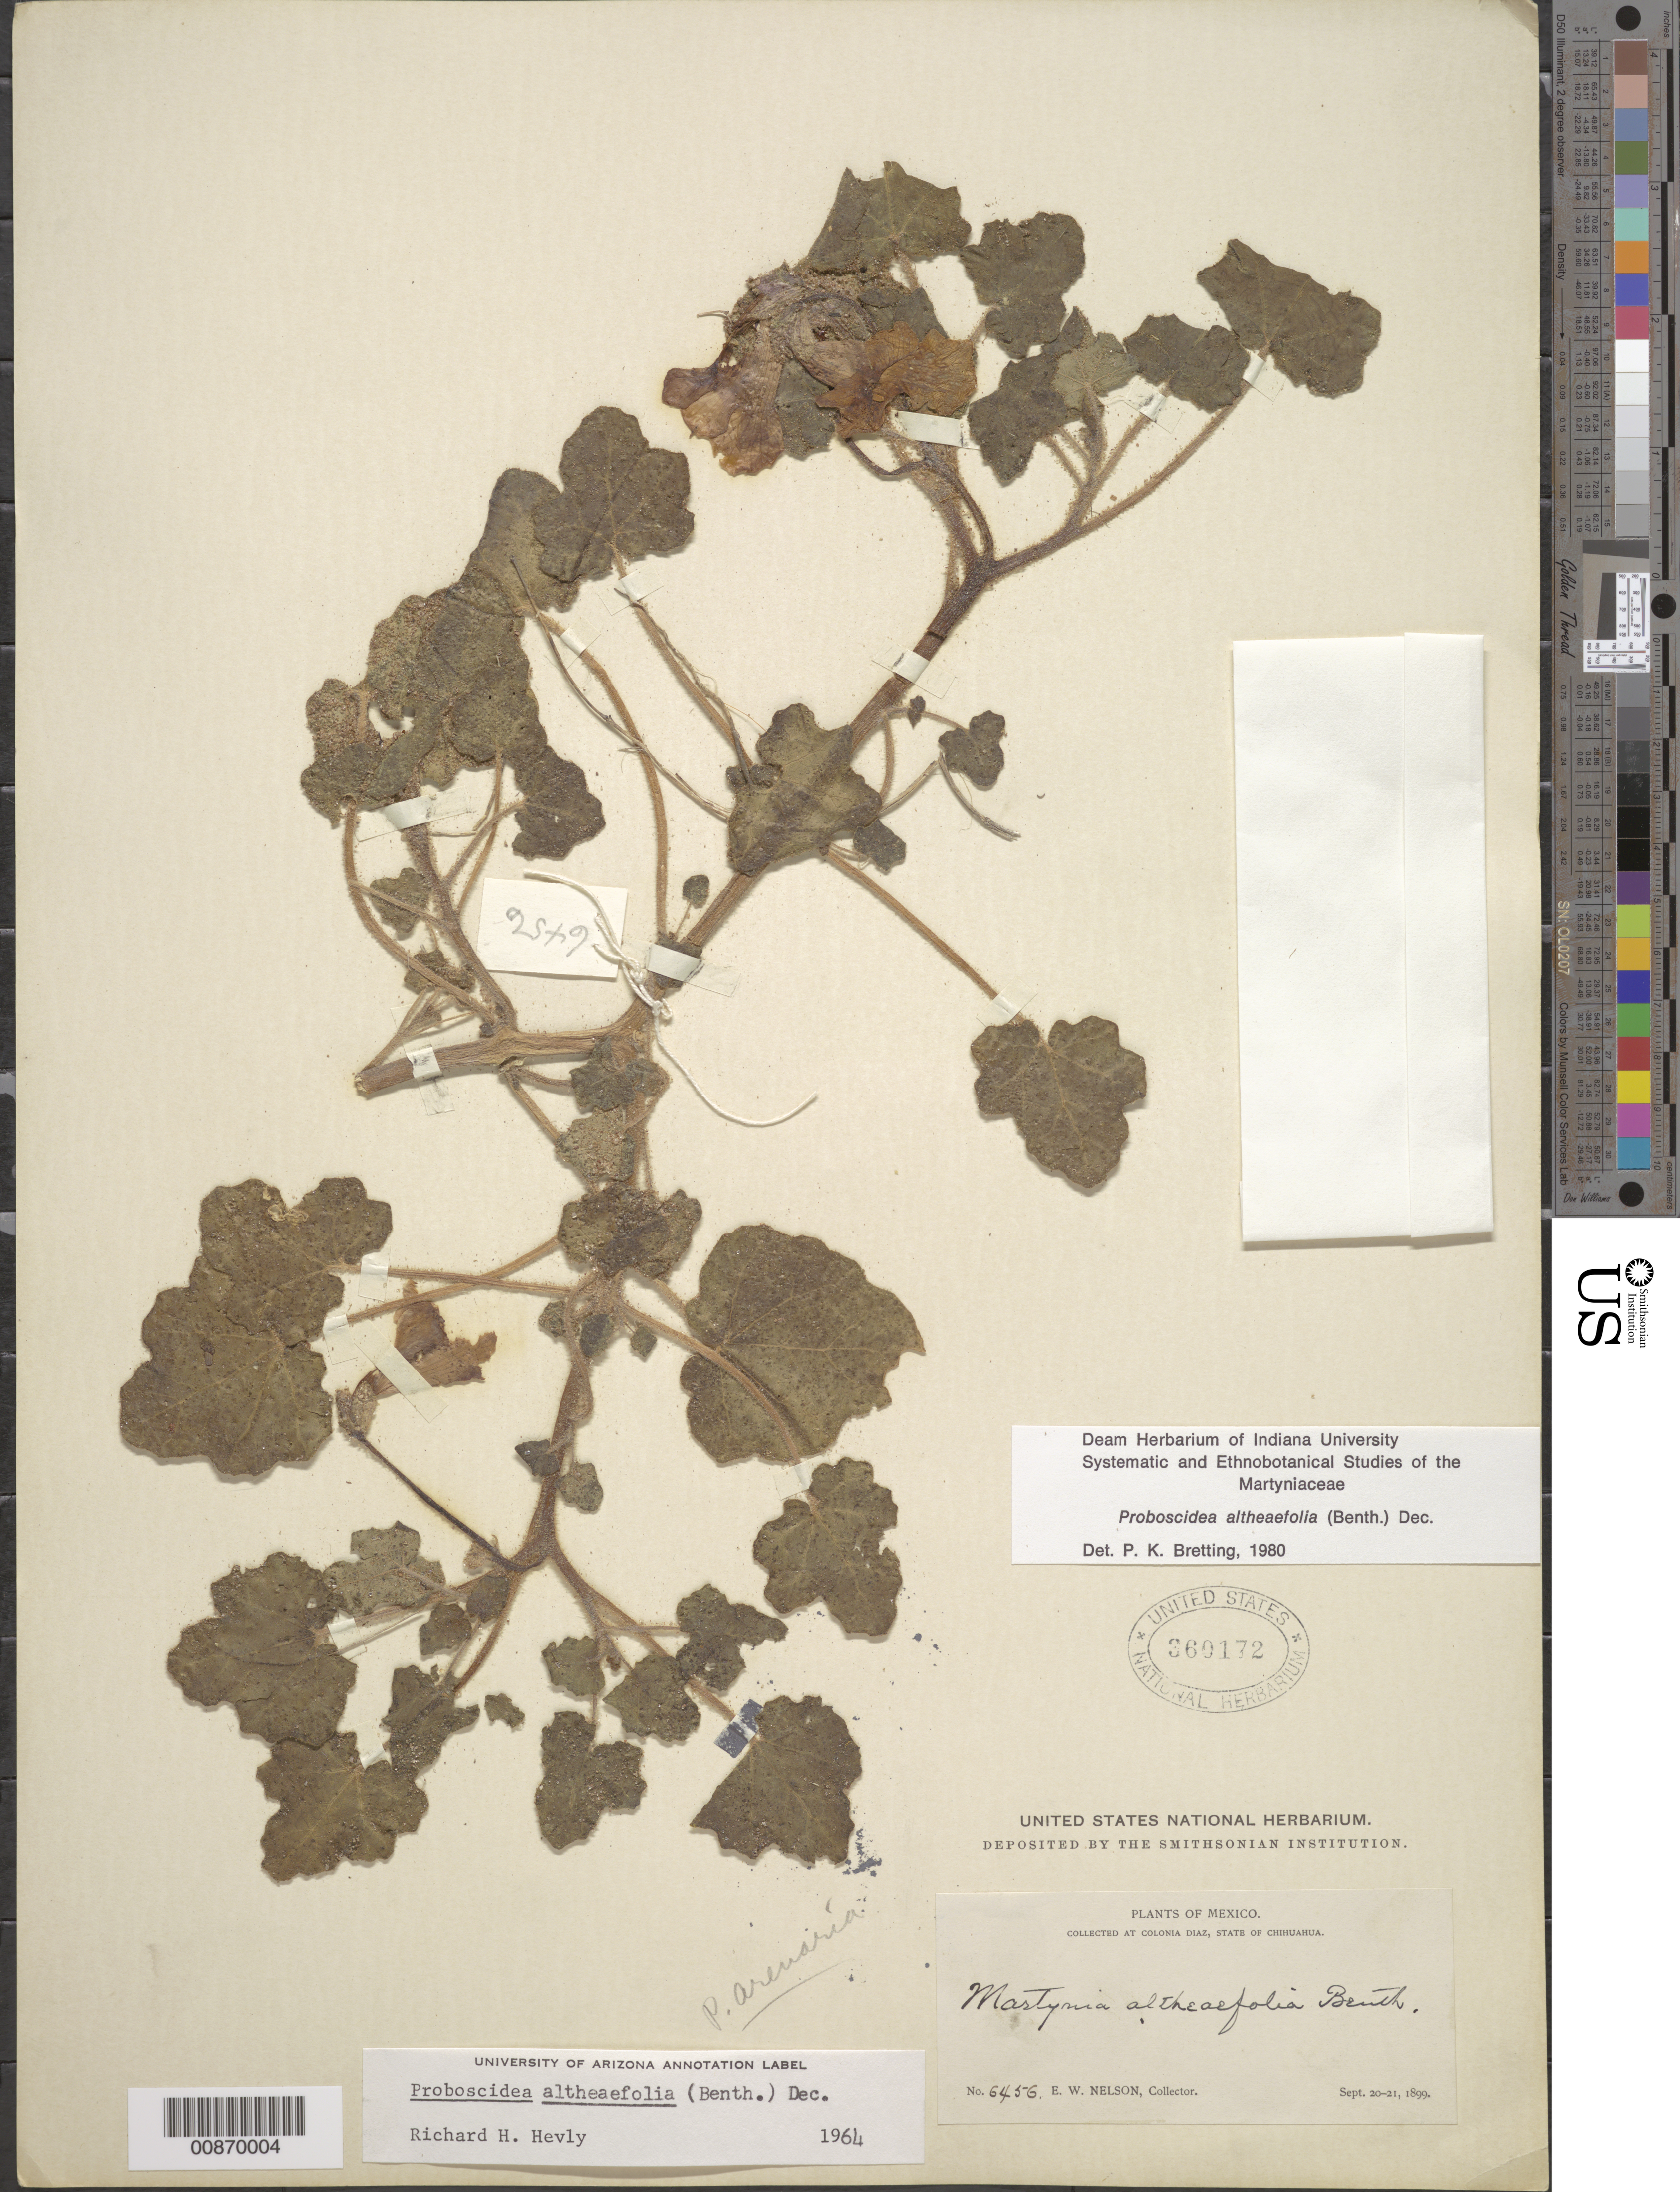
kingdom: Plantae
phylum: Tracheophyta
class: Magnoliopsida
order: Lamiales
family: Martyniaceae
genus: Proboscidea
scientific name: Proboscidea althaeifolia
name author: (Benth.) Decne.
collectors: E. W. Nelson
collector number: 6456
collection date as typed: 20 Sep 1899 to 21 Sep 1899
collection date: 1899-09-20/1899-09-21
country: Mexico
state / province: Chihuahua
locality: Colonia Díaz, Chihuahua.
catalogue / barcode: US 360172